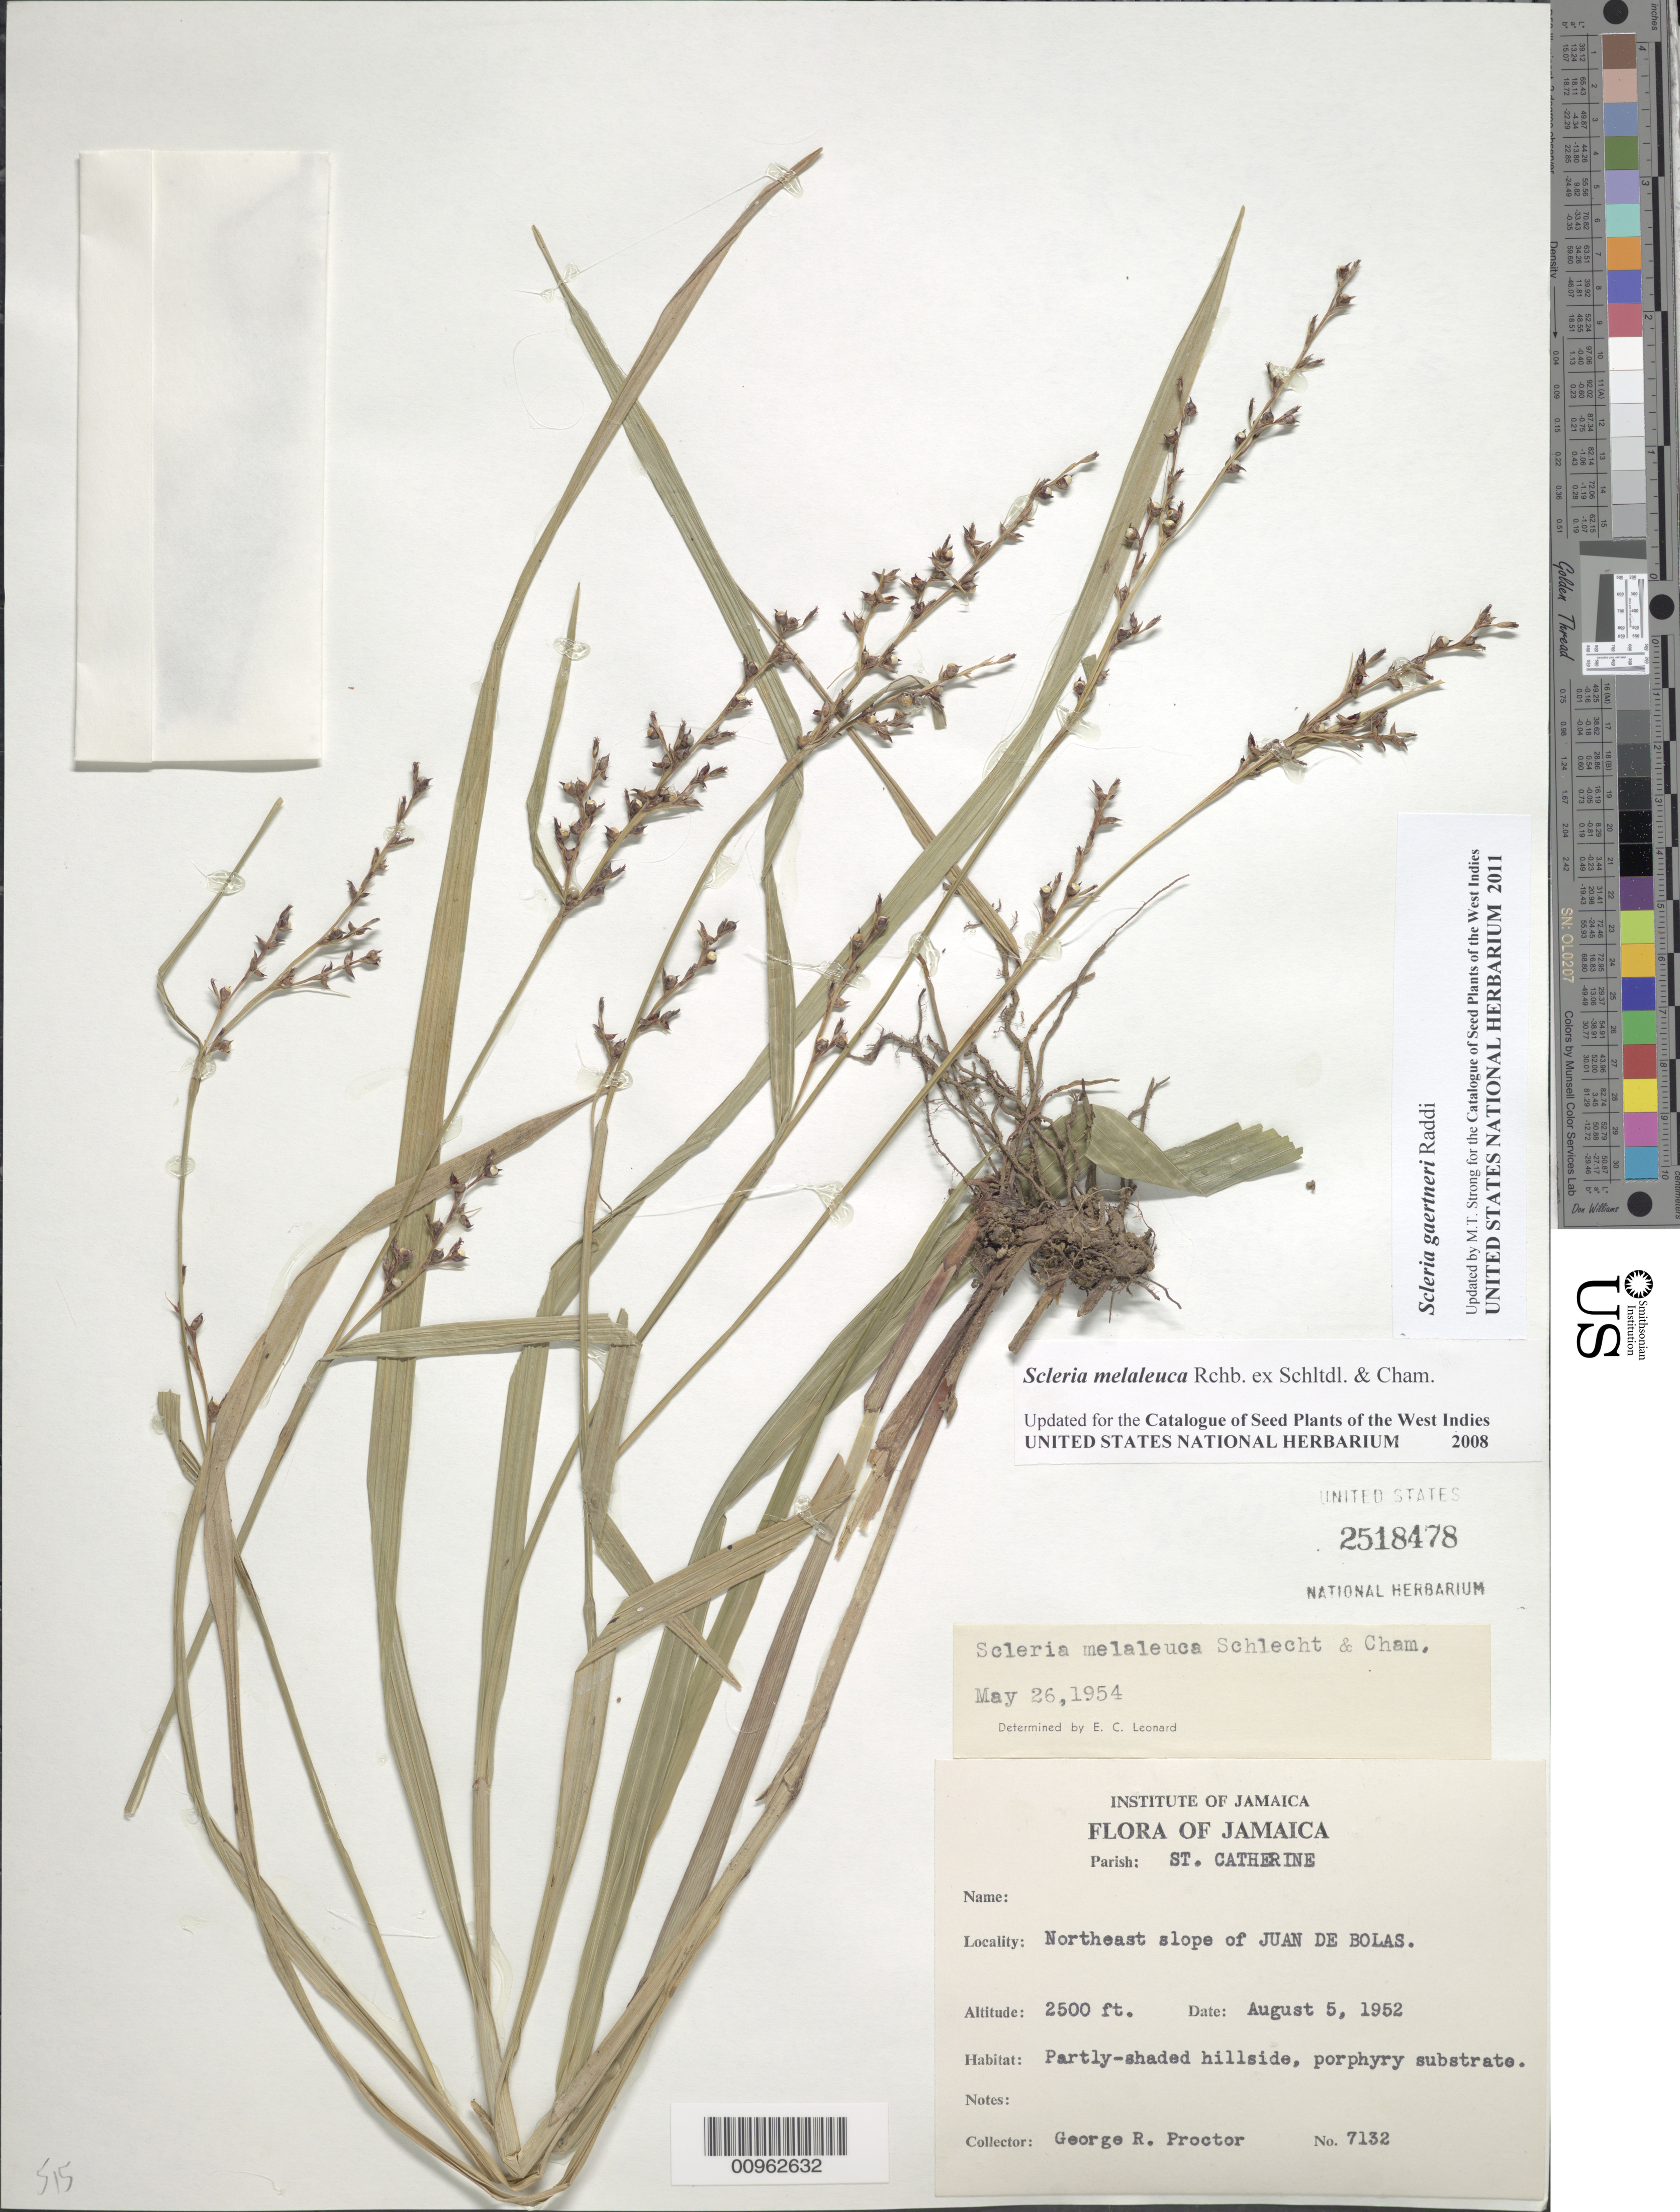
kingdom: Plantae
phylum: Tracheophyta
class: Liliopsida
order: Poales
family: Cyperaceae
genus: Scleria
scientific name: Scleria gaertneri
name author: Raddi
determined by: Strong, M. T., (US), Smithsonian Institution - National Museum of Natural History (UNITED STATES)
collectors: G. R. Proctor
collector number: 7132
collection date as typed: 05 Aug 1952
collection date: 1952-08-05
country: Jamaica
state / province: Saint Catherine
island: Jamaica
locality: Northeast slope of Juan de Bolas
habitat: Partly-shaded hillside, porphyry substrate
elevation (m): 762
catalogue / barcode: US 2518478